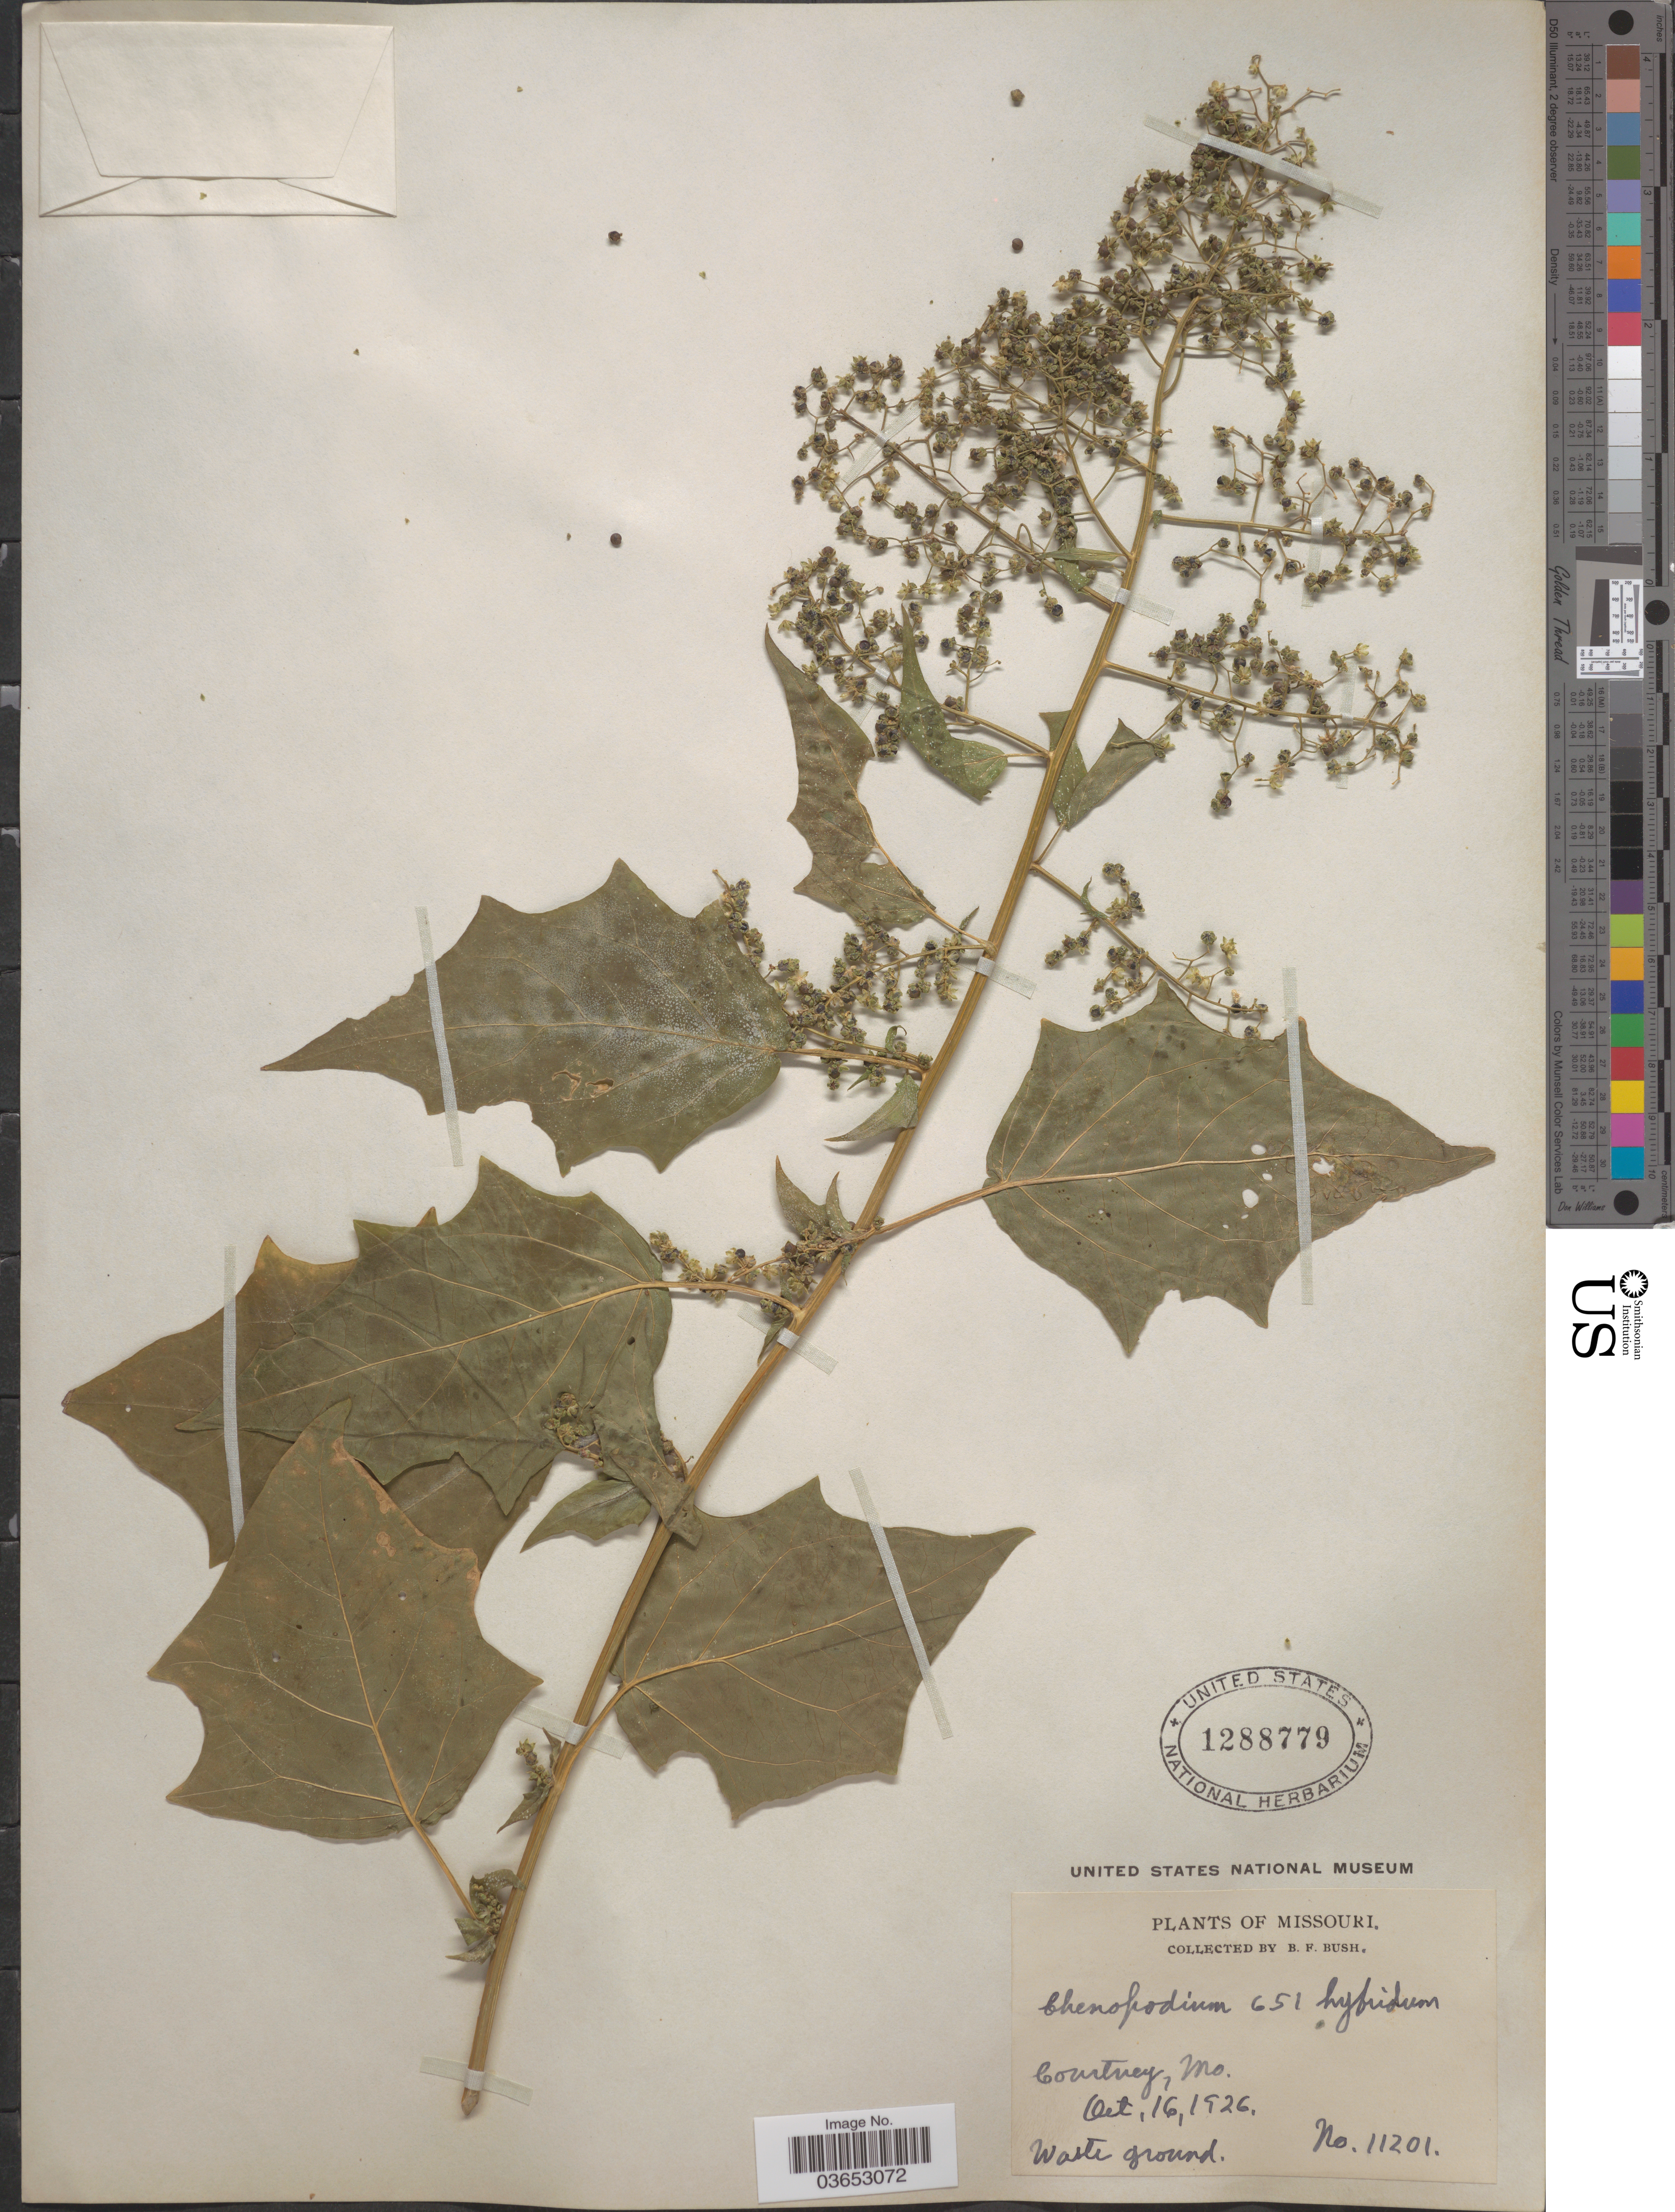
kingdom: Plantae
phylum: Tracheophyta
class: Magnoliopsida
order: Caryophyllales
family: Amaranthaceae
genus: Chenopodium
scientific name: Chenopodium gigantospermum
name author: Aellen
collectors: B. F. Bush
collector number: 11201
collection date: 1926-10-16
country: United States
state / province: Missouri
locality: Courtney.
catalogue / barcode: US 1288779